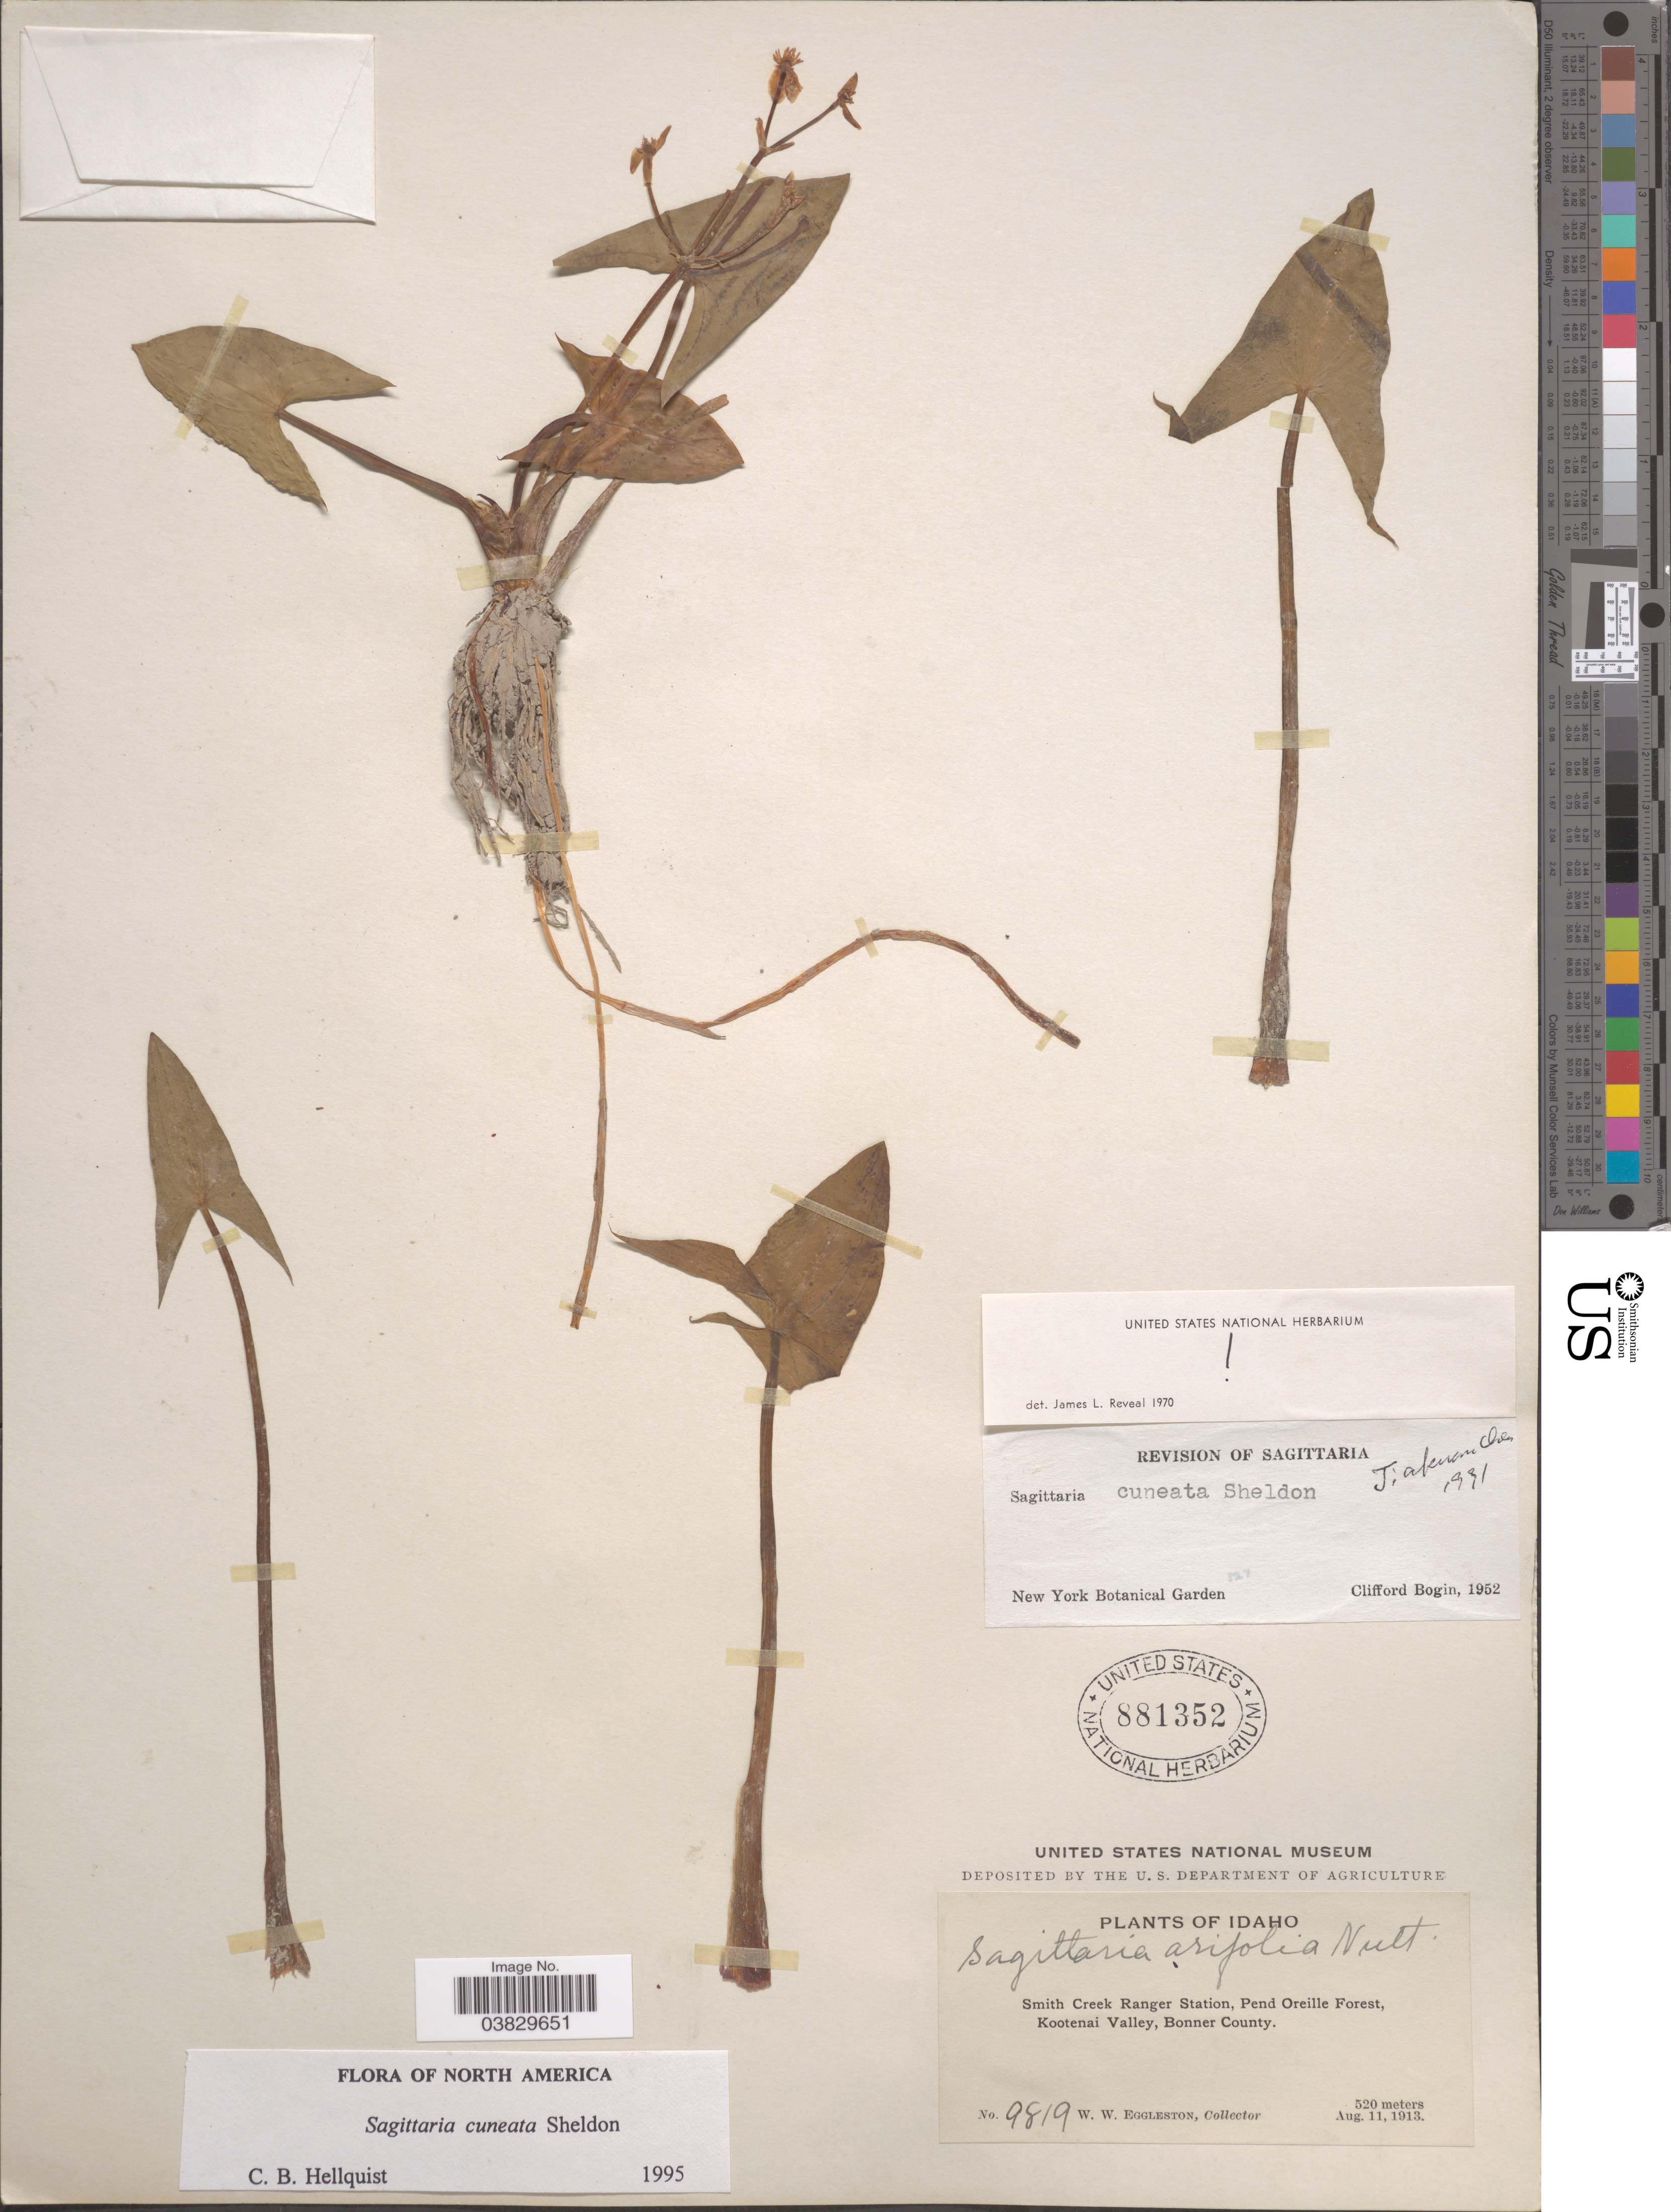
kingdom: Plantae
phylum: Tracheophyta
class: Liliopsida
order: Alismatales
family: Alismataceae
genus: Sagittaria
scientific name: Sagittaria cuneata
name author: E. Sheld.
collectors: W. W. Eggleston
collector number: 9819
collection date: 1913-08-11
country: United States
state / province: Idaho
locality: Smith Creek Ranger Station, Pend Oreille Forest, Kootenai Valley, Bonner County.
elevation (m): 520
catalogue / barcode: US 881352